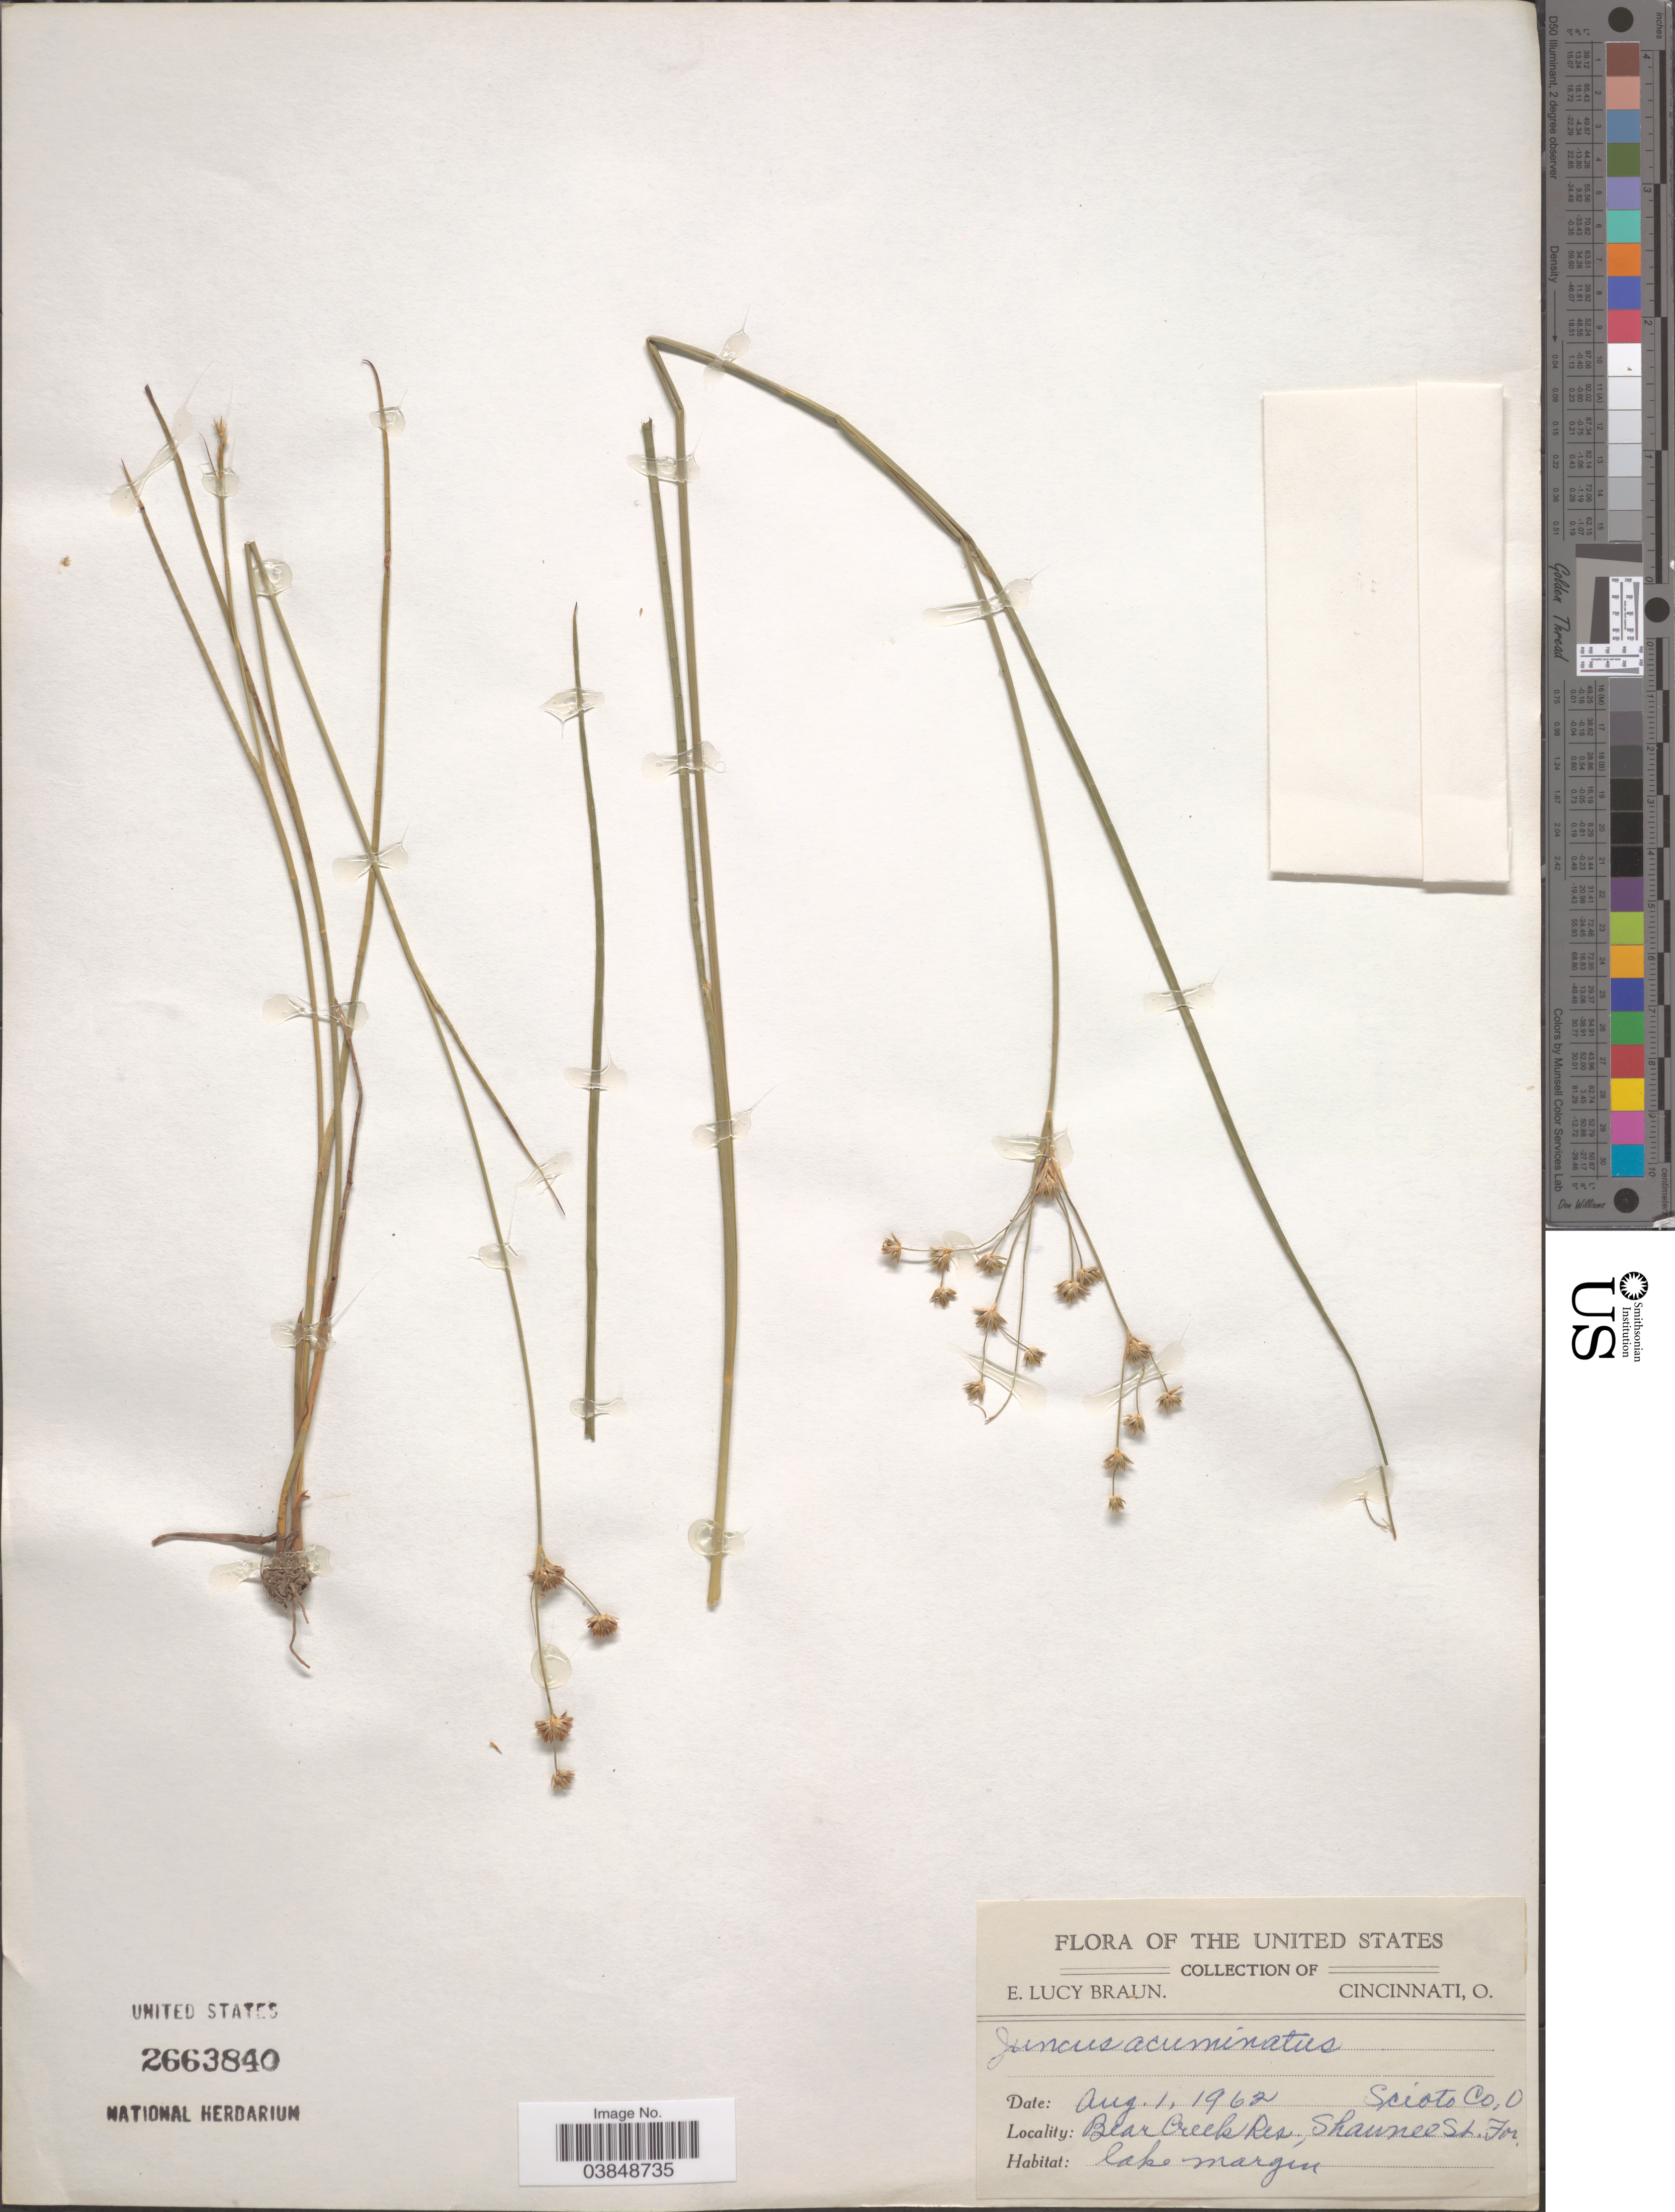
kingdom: Plantae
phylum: Tracheophyta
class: Liliopsida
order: Poales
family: Juncaceae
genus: Juncus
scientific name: Juncus acuminatus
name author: Michx.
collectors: E. L. Braun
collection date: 1962-08-01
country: United States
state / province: Ohio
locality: Scioto Co. Bear Creek Res., Shawnee St. For.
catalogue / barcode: US 2663840